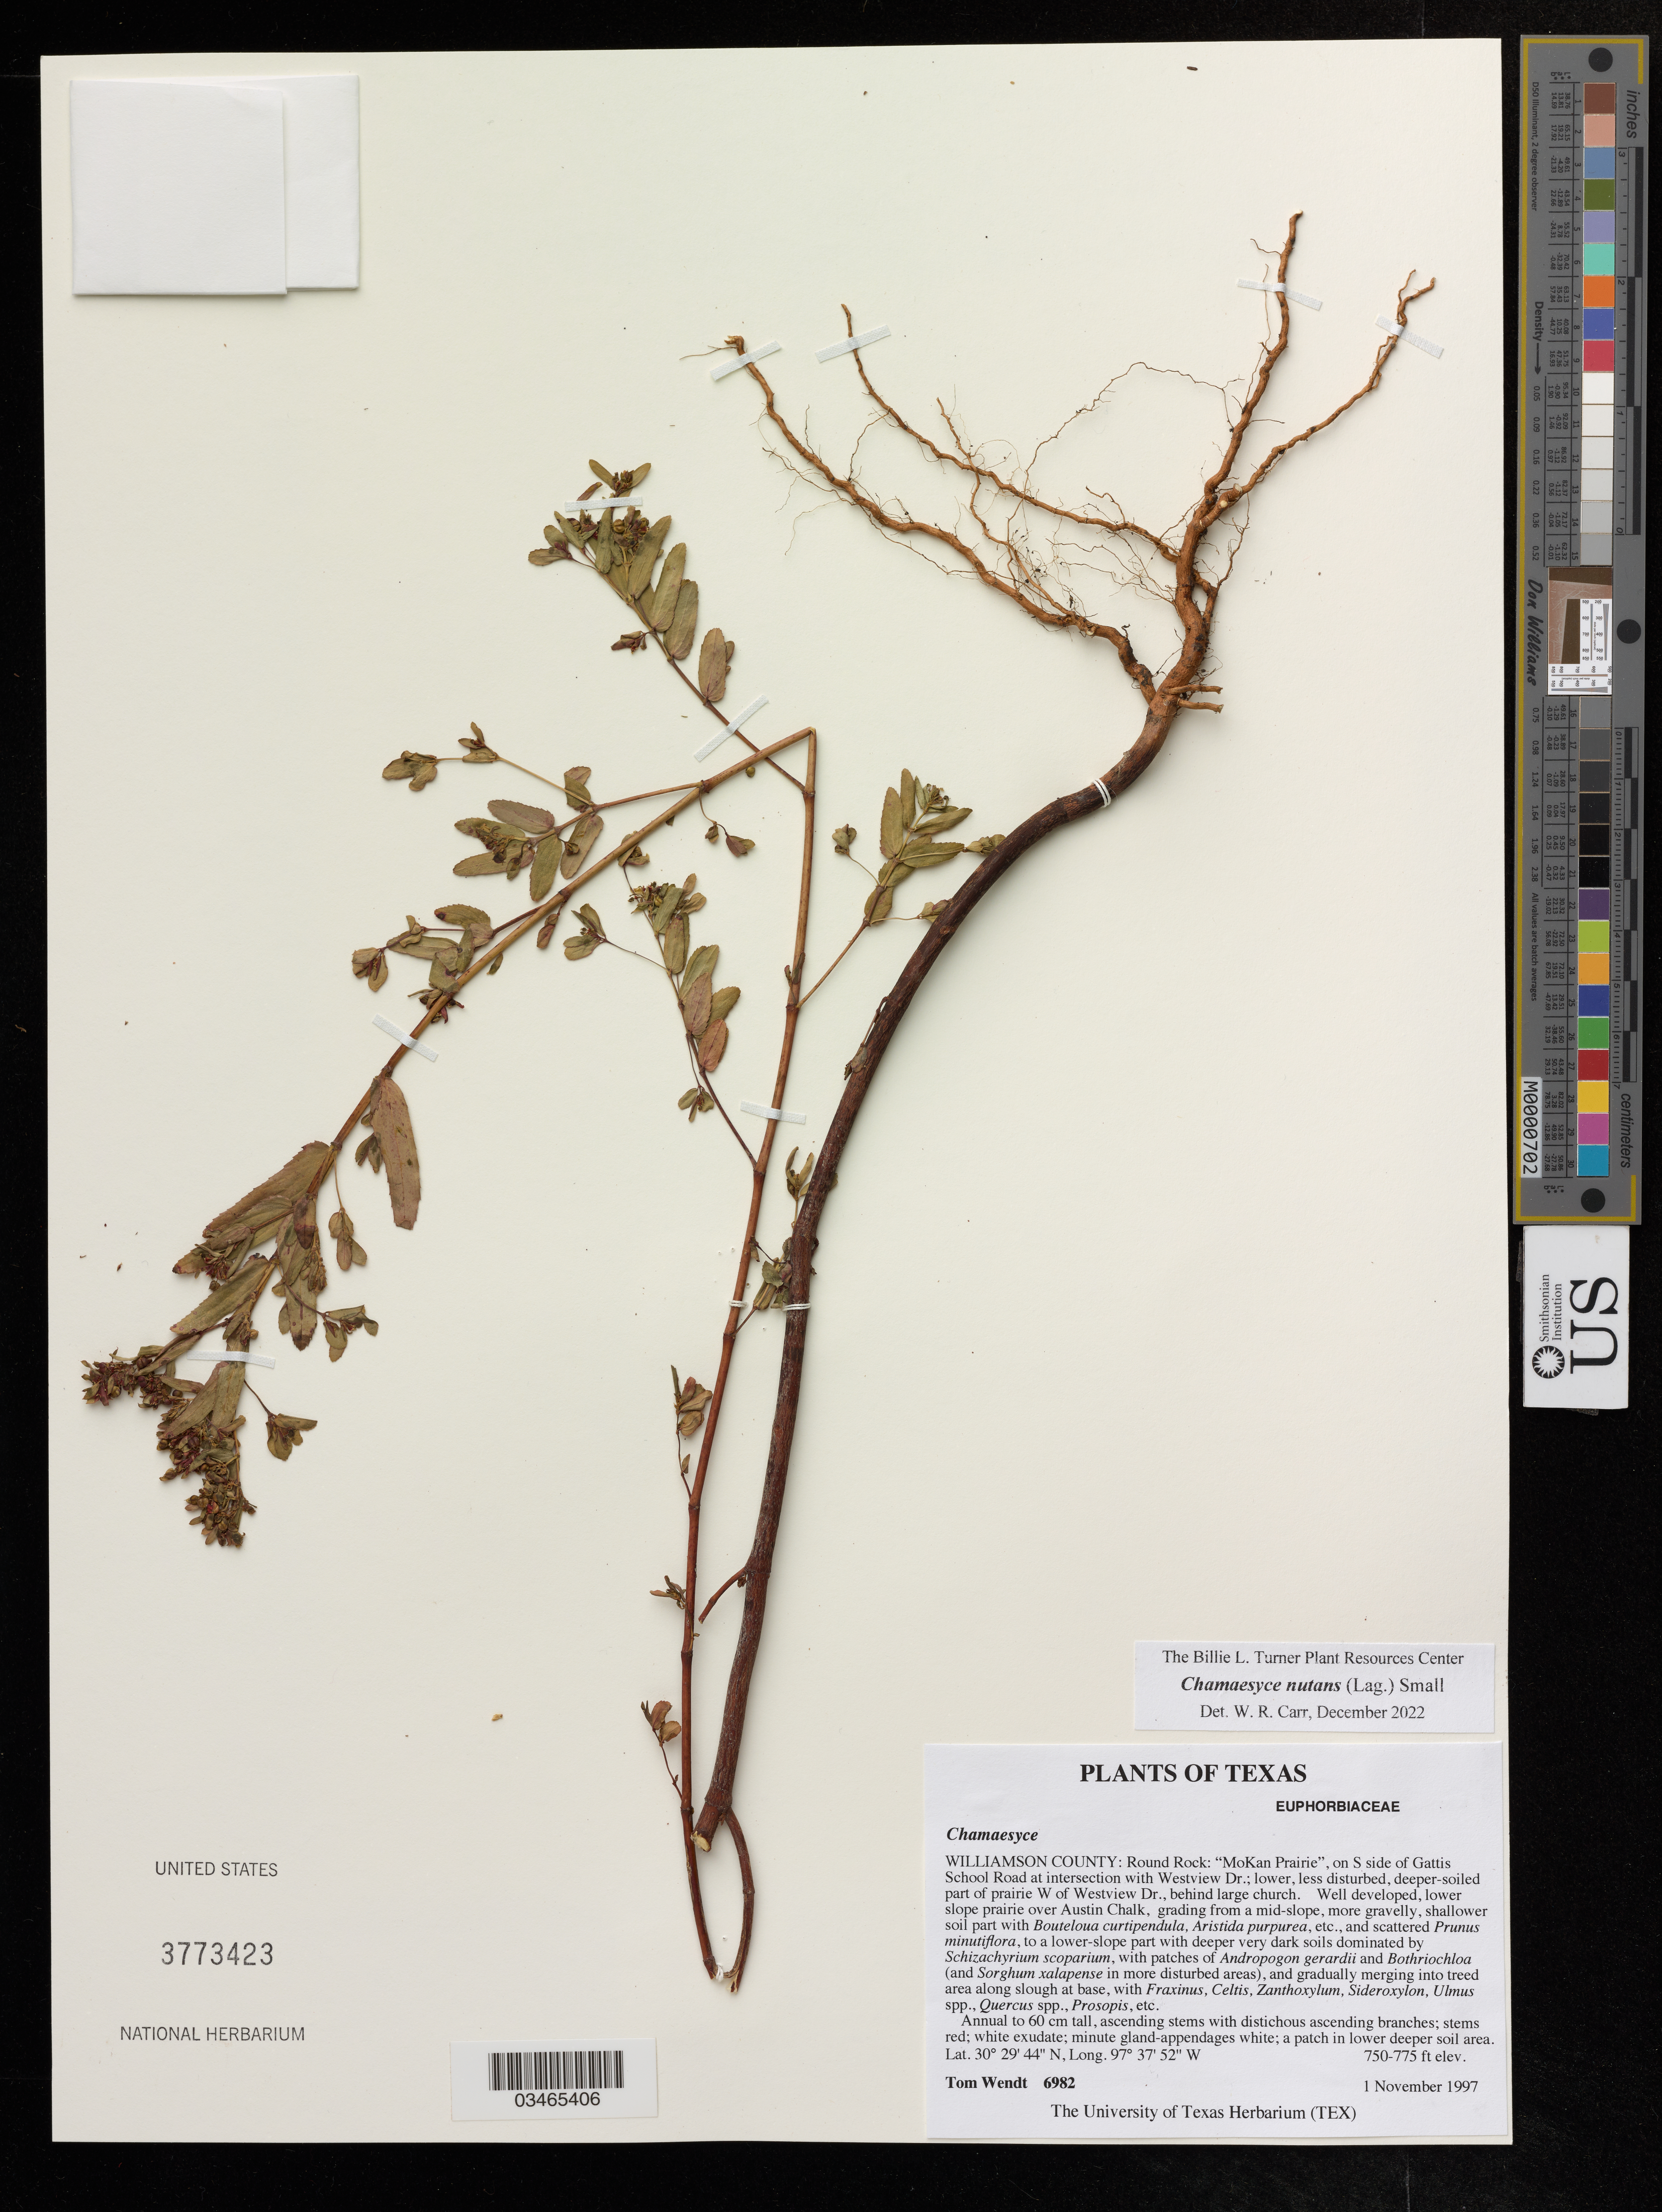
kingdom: Plantae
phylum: Tracheophyta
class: Magnoliopsida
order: Malpighiales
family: Euphorbiaceae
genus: Chamaesyce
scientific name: Chamaesyce nutans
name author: (Lag.) Small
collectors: T. Wendt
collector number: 6982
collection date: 1997-11-01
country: United States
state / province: Texas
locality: Williamson County: Round Rock: "MoKan Prairie", on S side of Gattis School Road at intersection with Westview Dr.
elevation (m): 229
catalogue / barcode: US 3773423